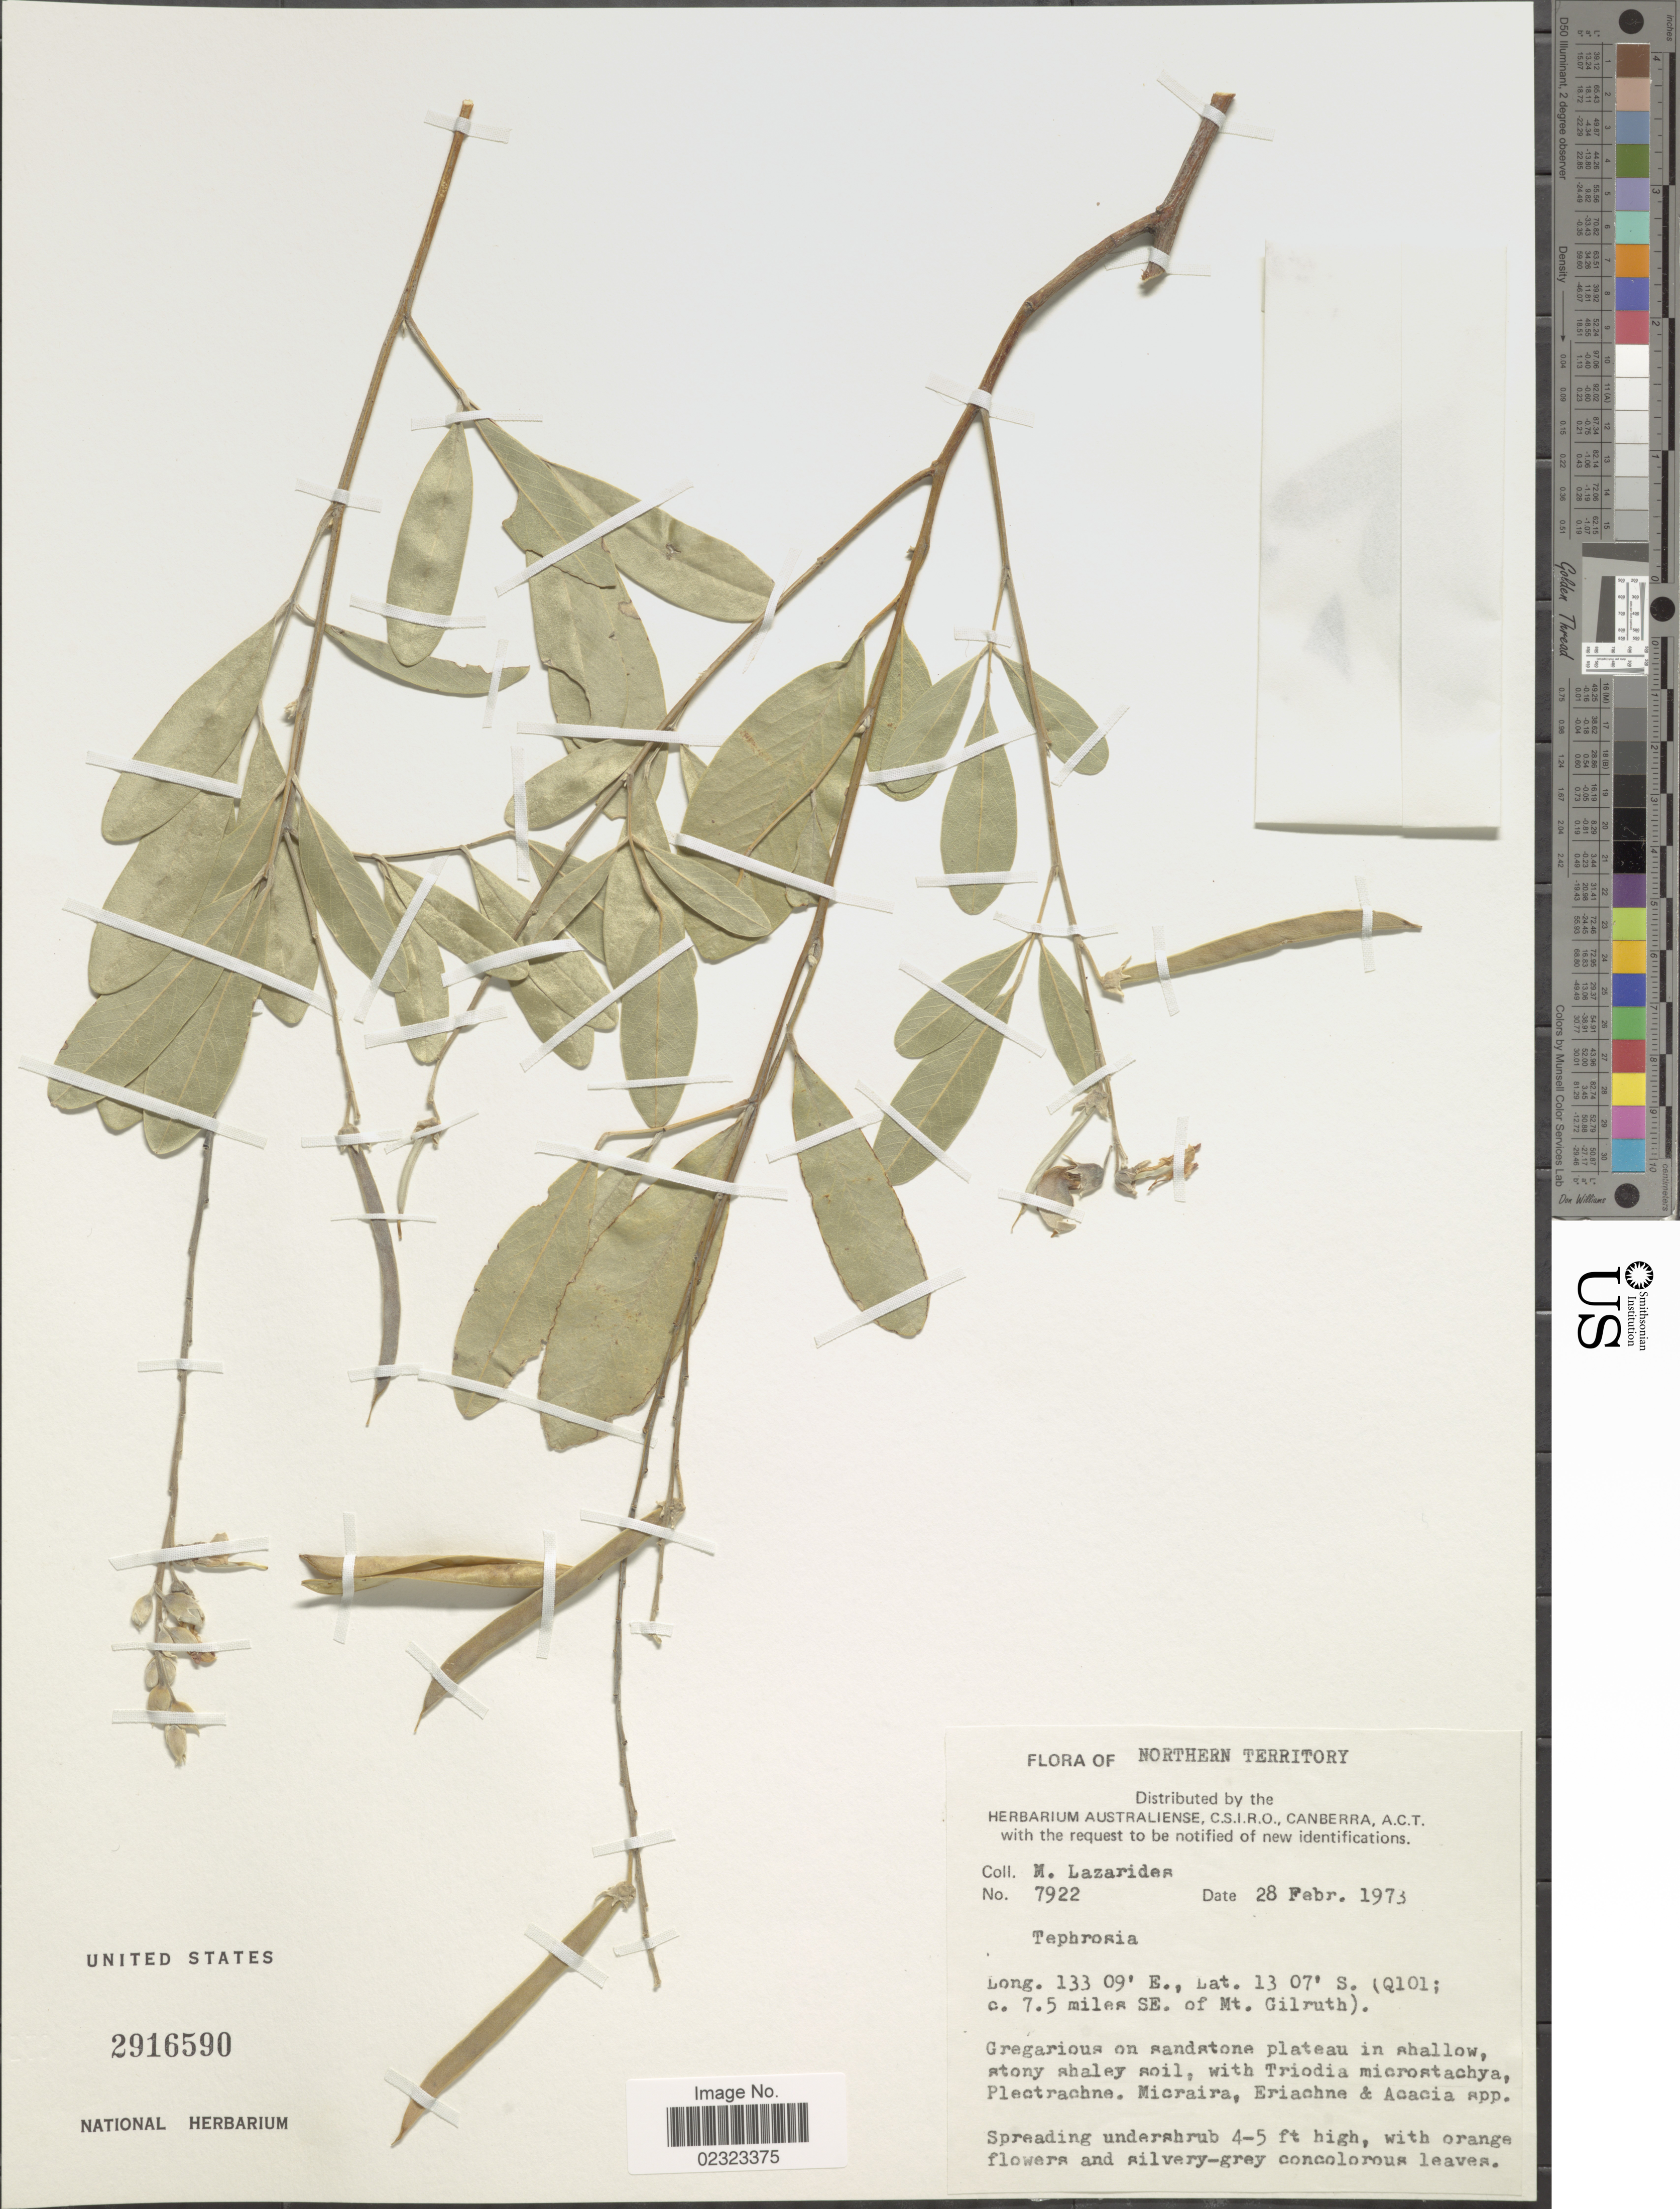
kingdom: Plantae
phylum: Tracheophyta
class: Magnoliopsida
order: Fabales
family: Fabaceae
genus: Tephrosia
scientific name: Tephrosia sp.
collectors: M. Lazarides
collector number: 7922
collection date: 1973-02-28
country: Australia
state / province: Northern Territory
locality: (Q101; c. 7.5 miles SE. of Mt. Gilruth), gregarious on sandstone plateau.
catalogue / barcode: US 2916590